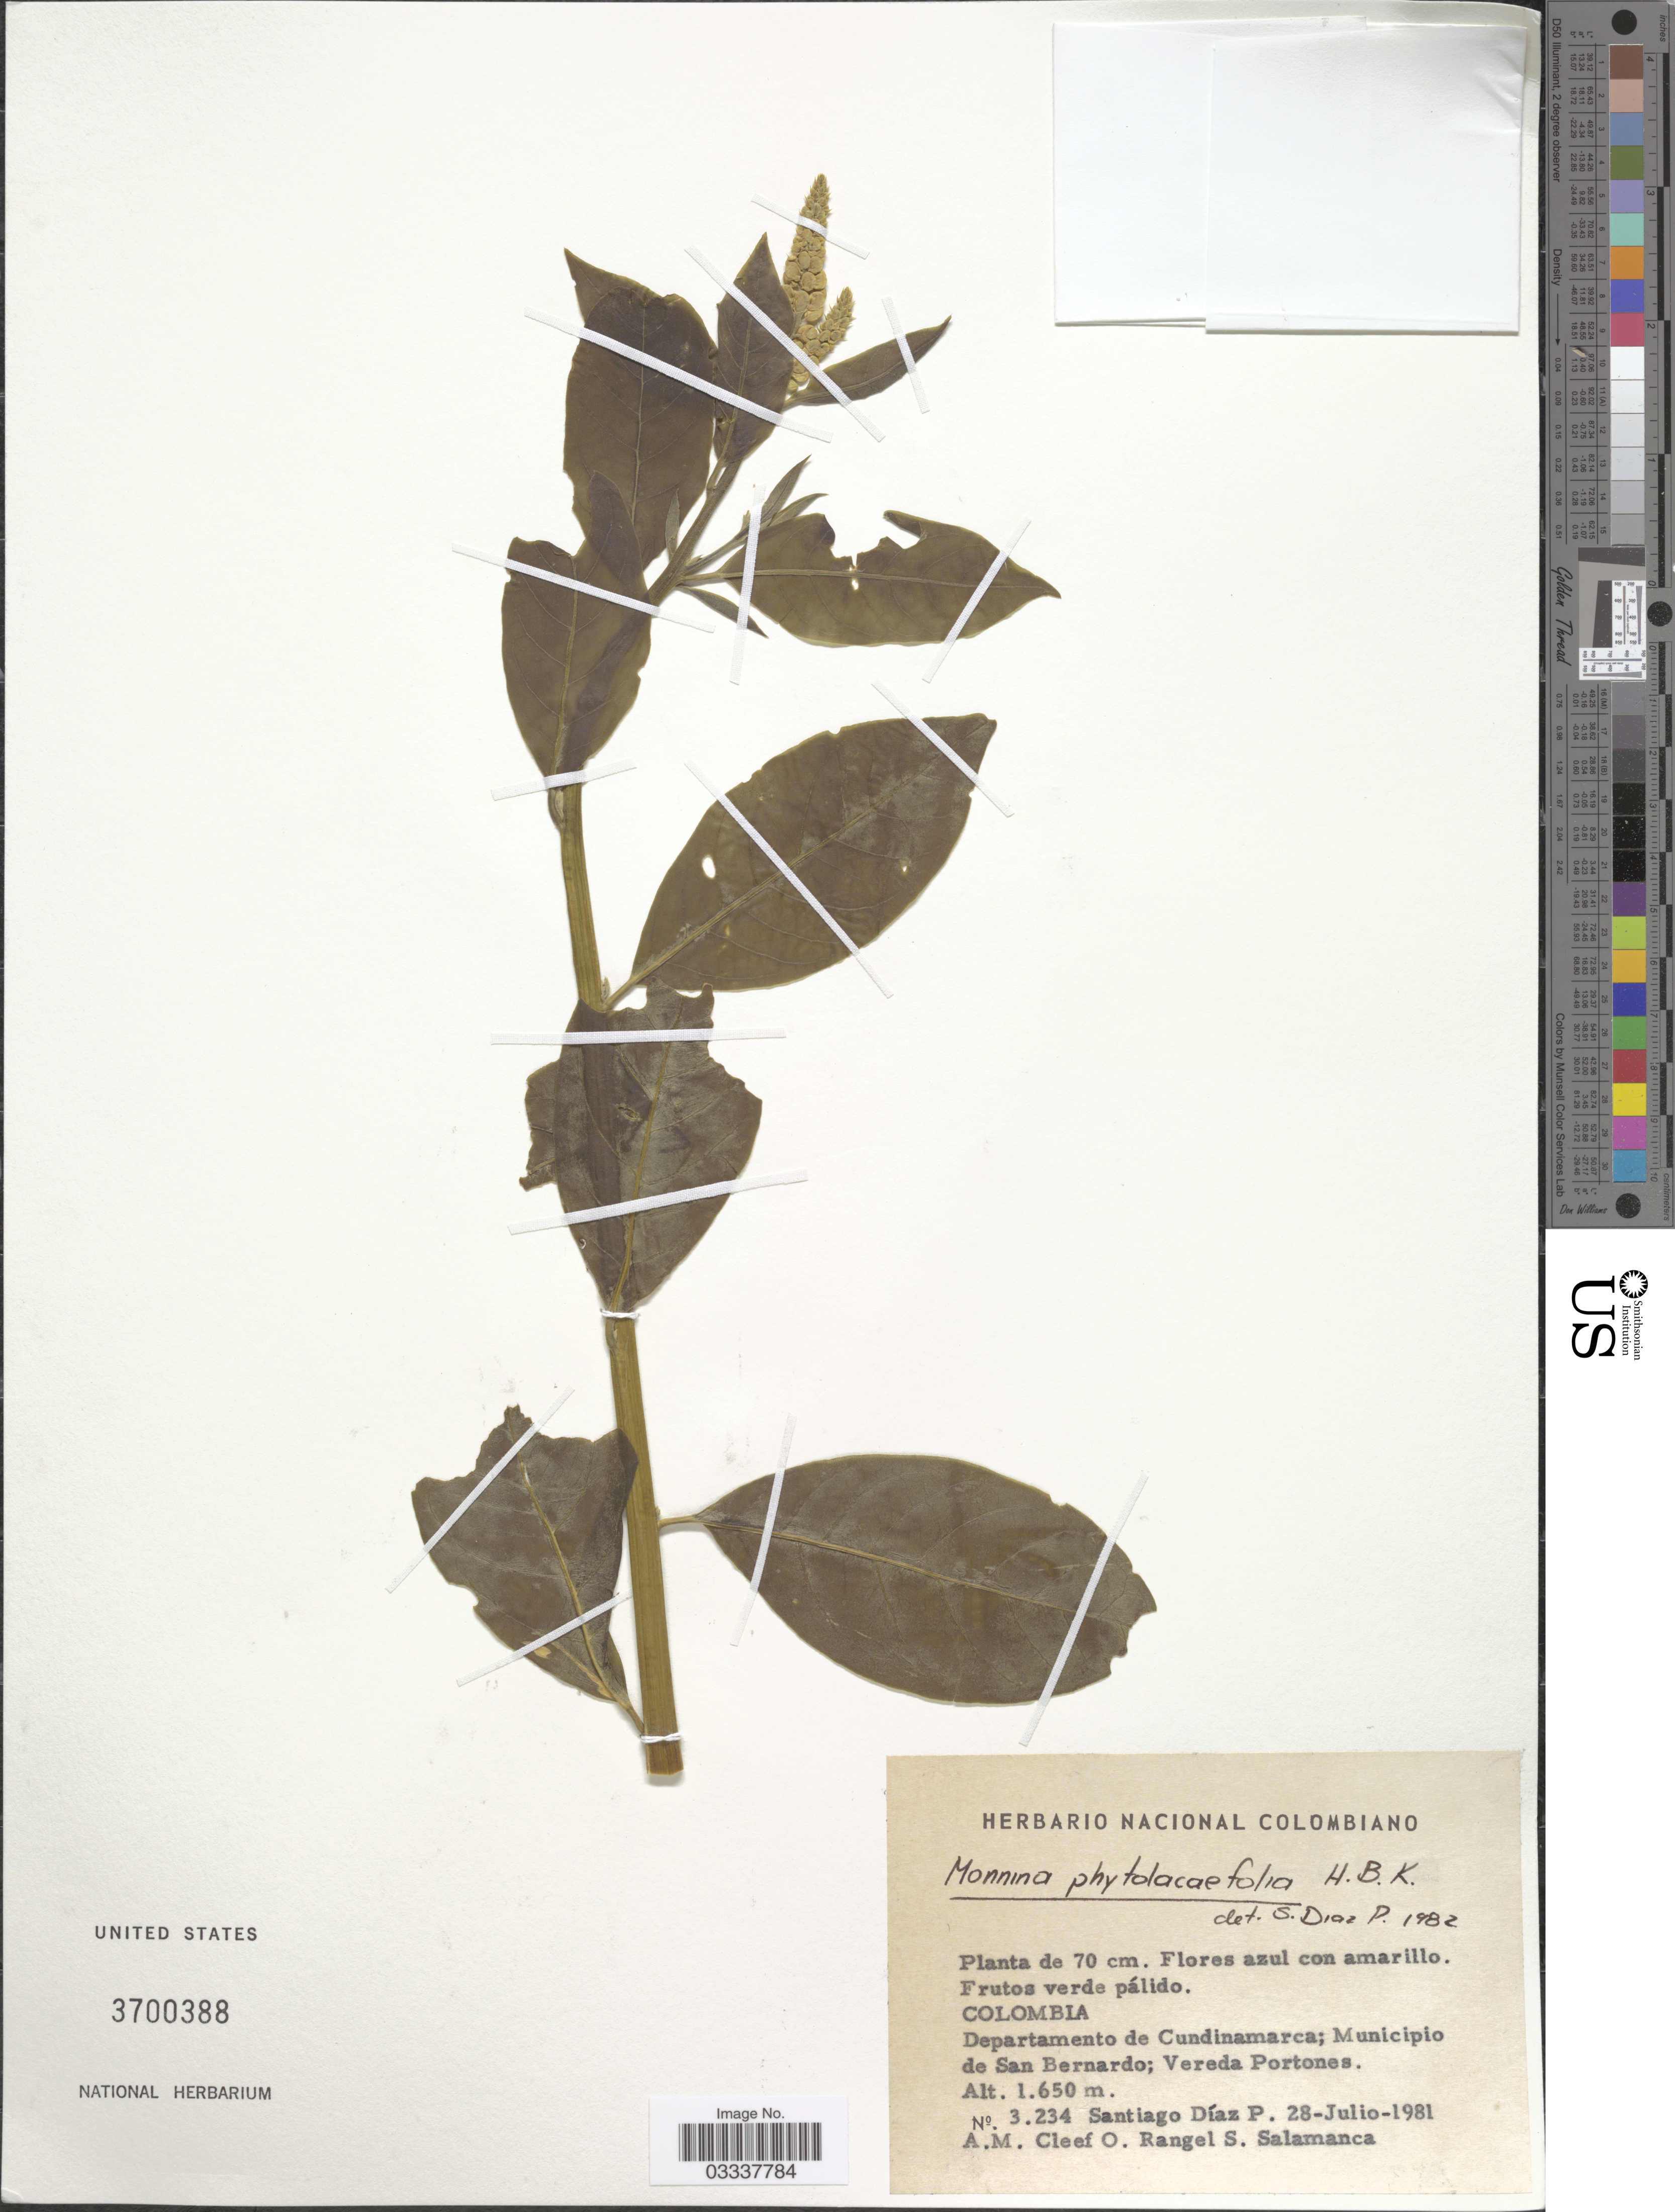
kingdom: Plantae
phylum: Tracheophyta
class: Magnoliopsida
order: Fabales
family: Polygalaceae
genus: Monnina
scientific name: Monnina phytolaccifolia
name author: Kunth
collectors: S. Diaz P., A. M. Cleef, O. Rangel & S. Salamanca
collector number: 3234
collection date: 1981-07-28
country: Colombia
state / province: Cundinamarca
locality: Departamento de Cundinamarca; Municipio de San Bernardo; Vereda Portones.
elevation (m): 1650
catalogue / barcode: US 3700388